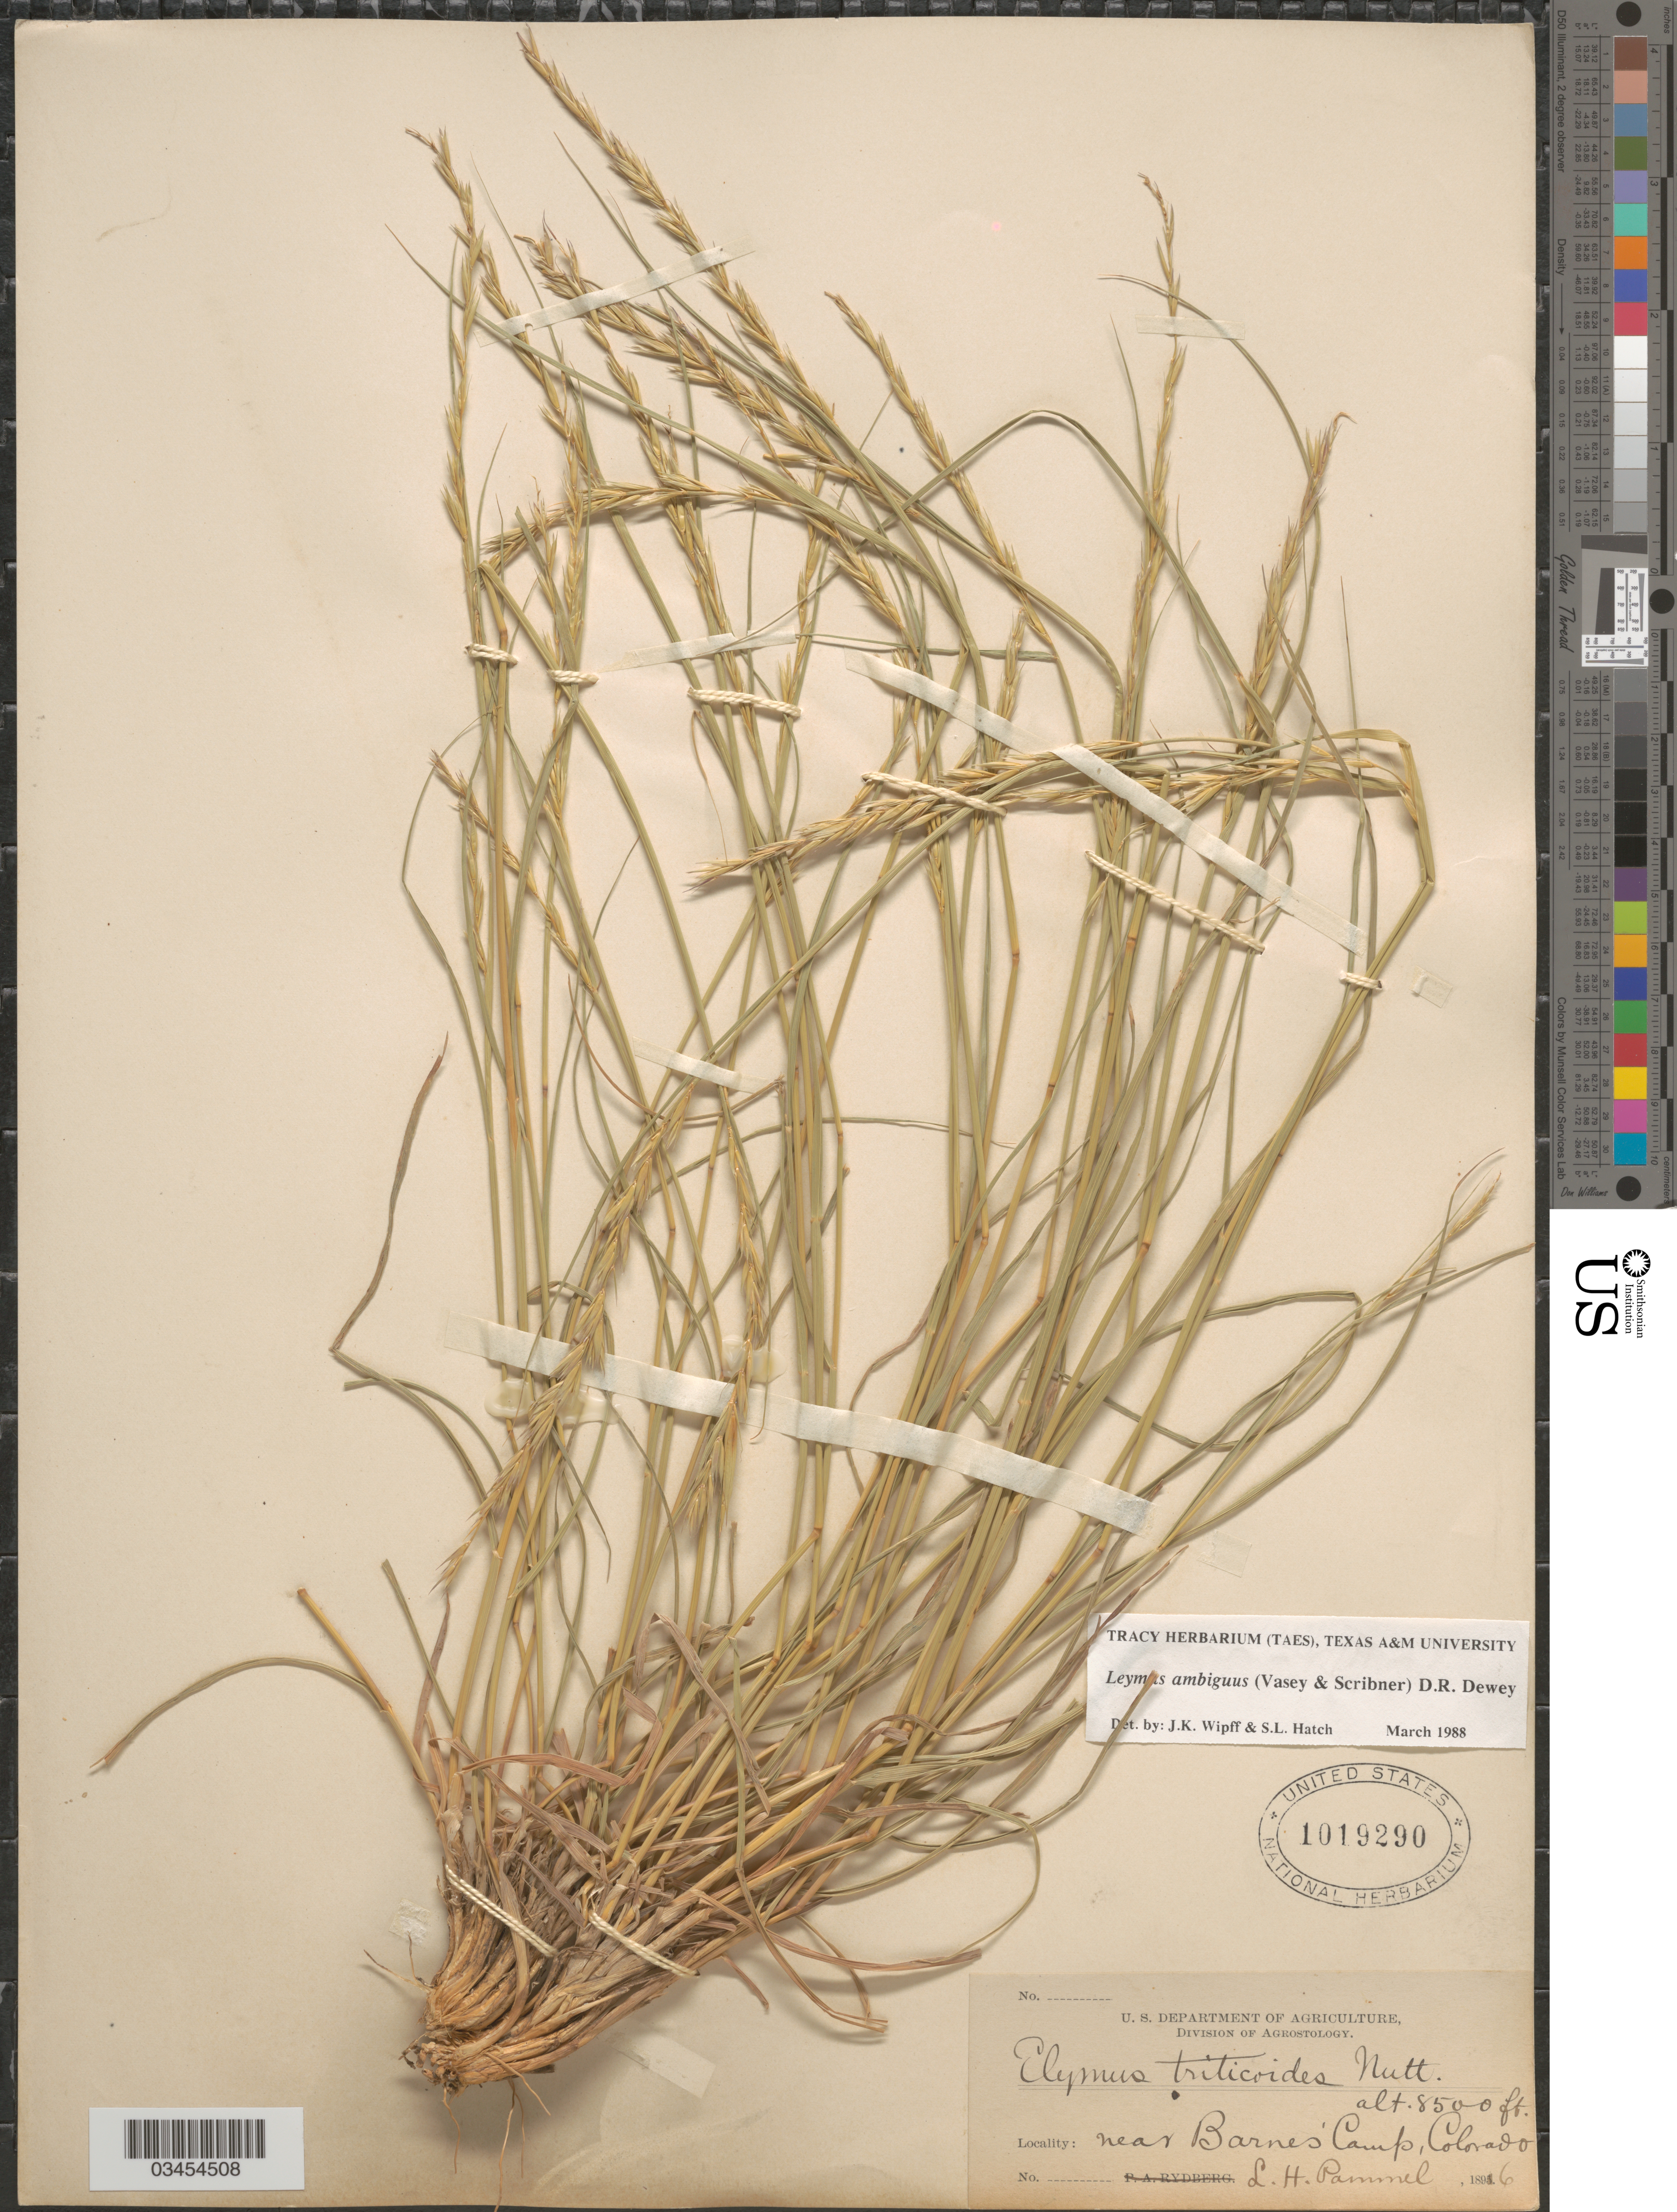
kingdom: Plantae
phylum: Tracheophyta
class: Liliopsida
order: Poales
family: Poaceae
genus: Leymus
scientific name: Leymus ambiguus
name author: (Vasey & Scribn.) Dewey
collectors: L. Pammel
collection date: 1896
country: United States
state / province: Colorado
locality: Near Barnes' Camp.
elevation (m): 2591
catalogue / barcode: US 1019290